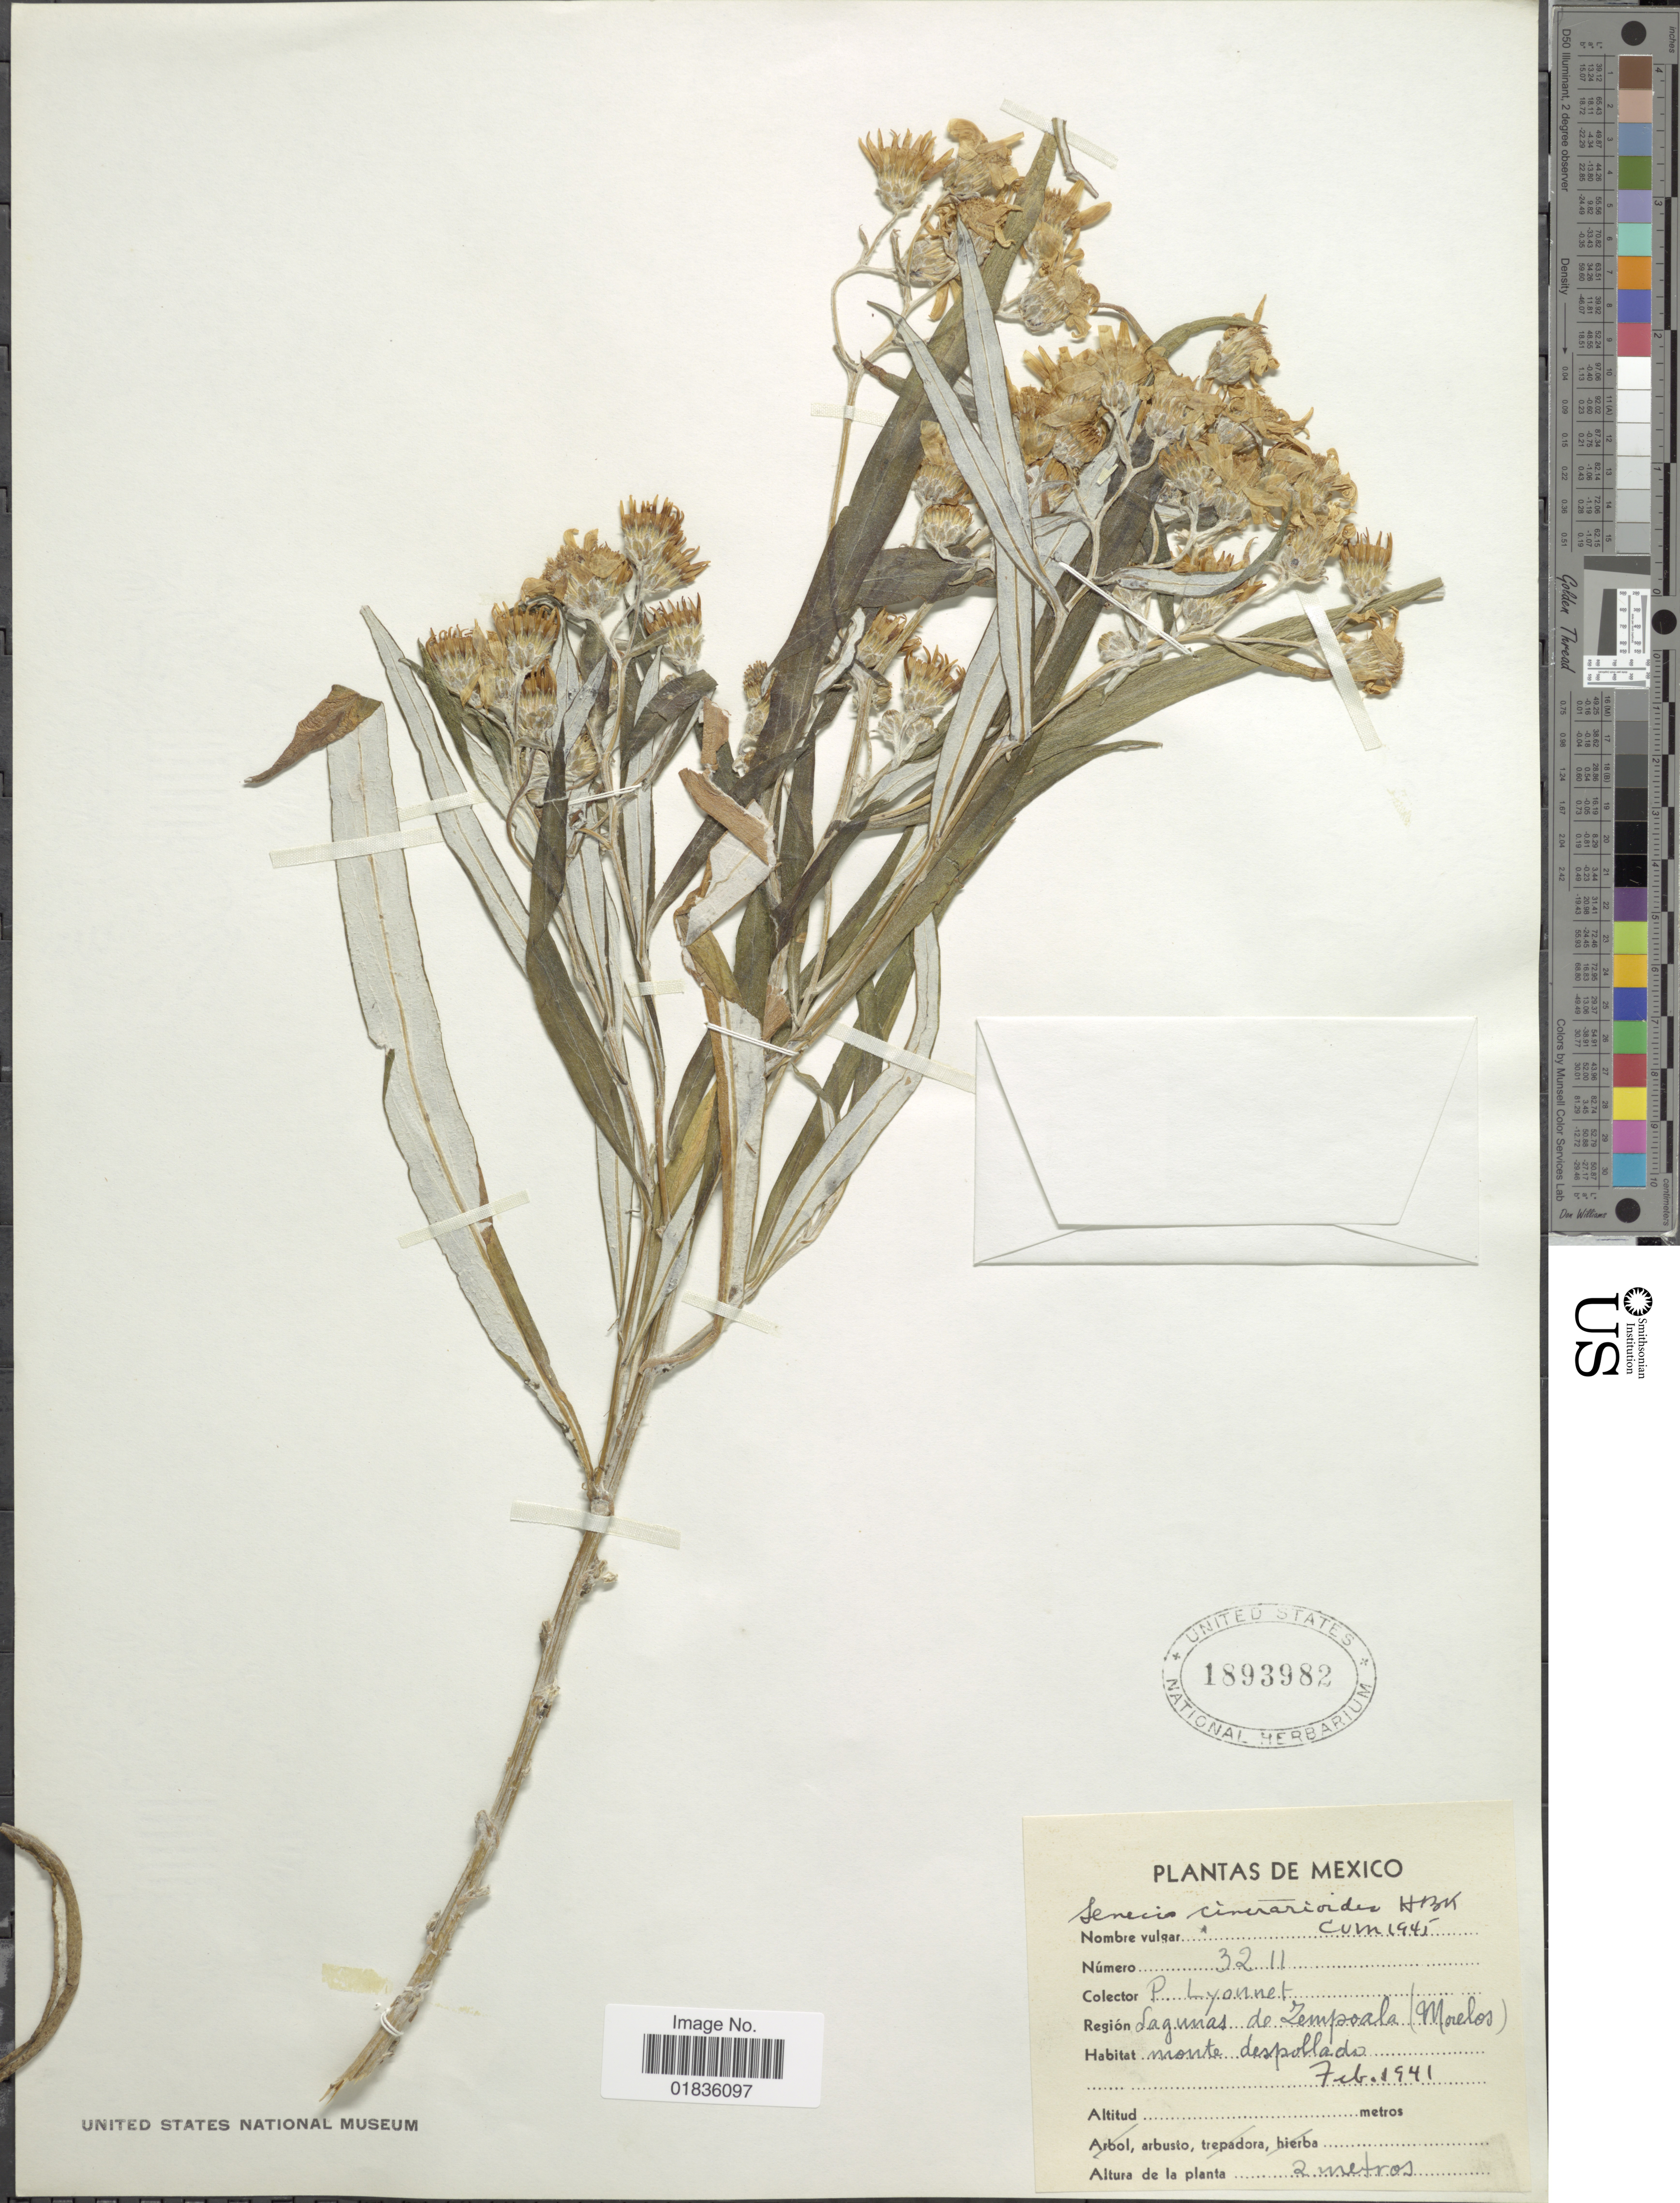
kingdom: Plantae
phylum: Tracheophyta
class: Magnoliopsida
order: Asterales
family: Asteraceae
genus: Senecio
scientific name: Senecio cinerarioides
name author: Kunth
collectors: P. Lyonnet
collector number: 3211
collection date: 1941-02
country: Mexico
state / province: Morelos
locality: Lagunas de Zempoala.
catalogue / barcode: US 1893982